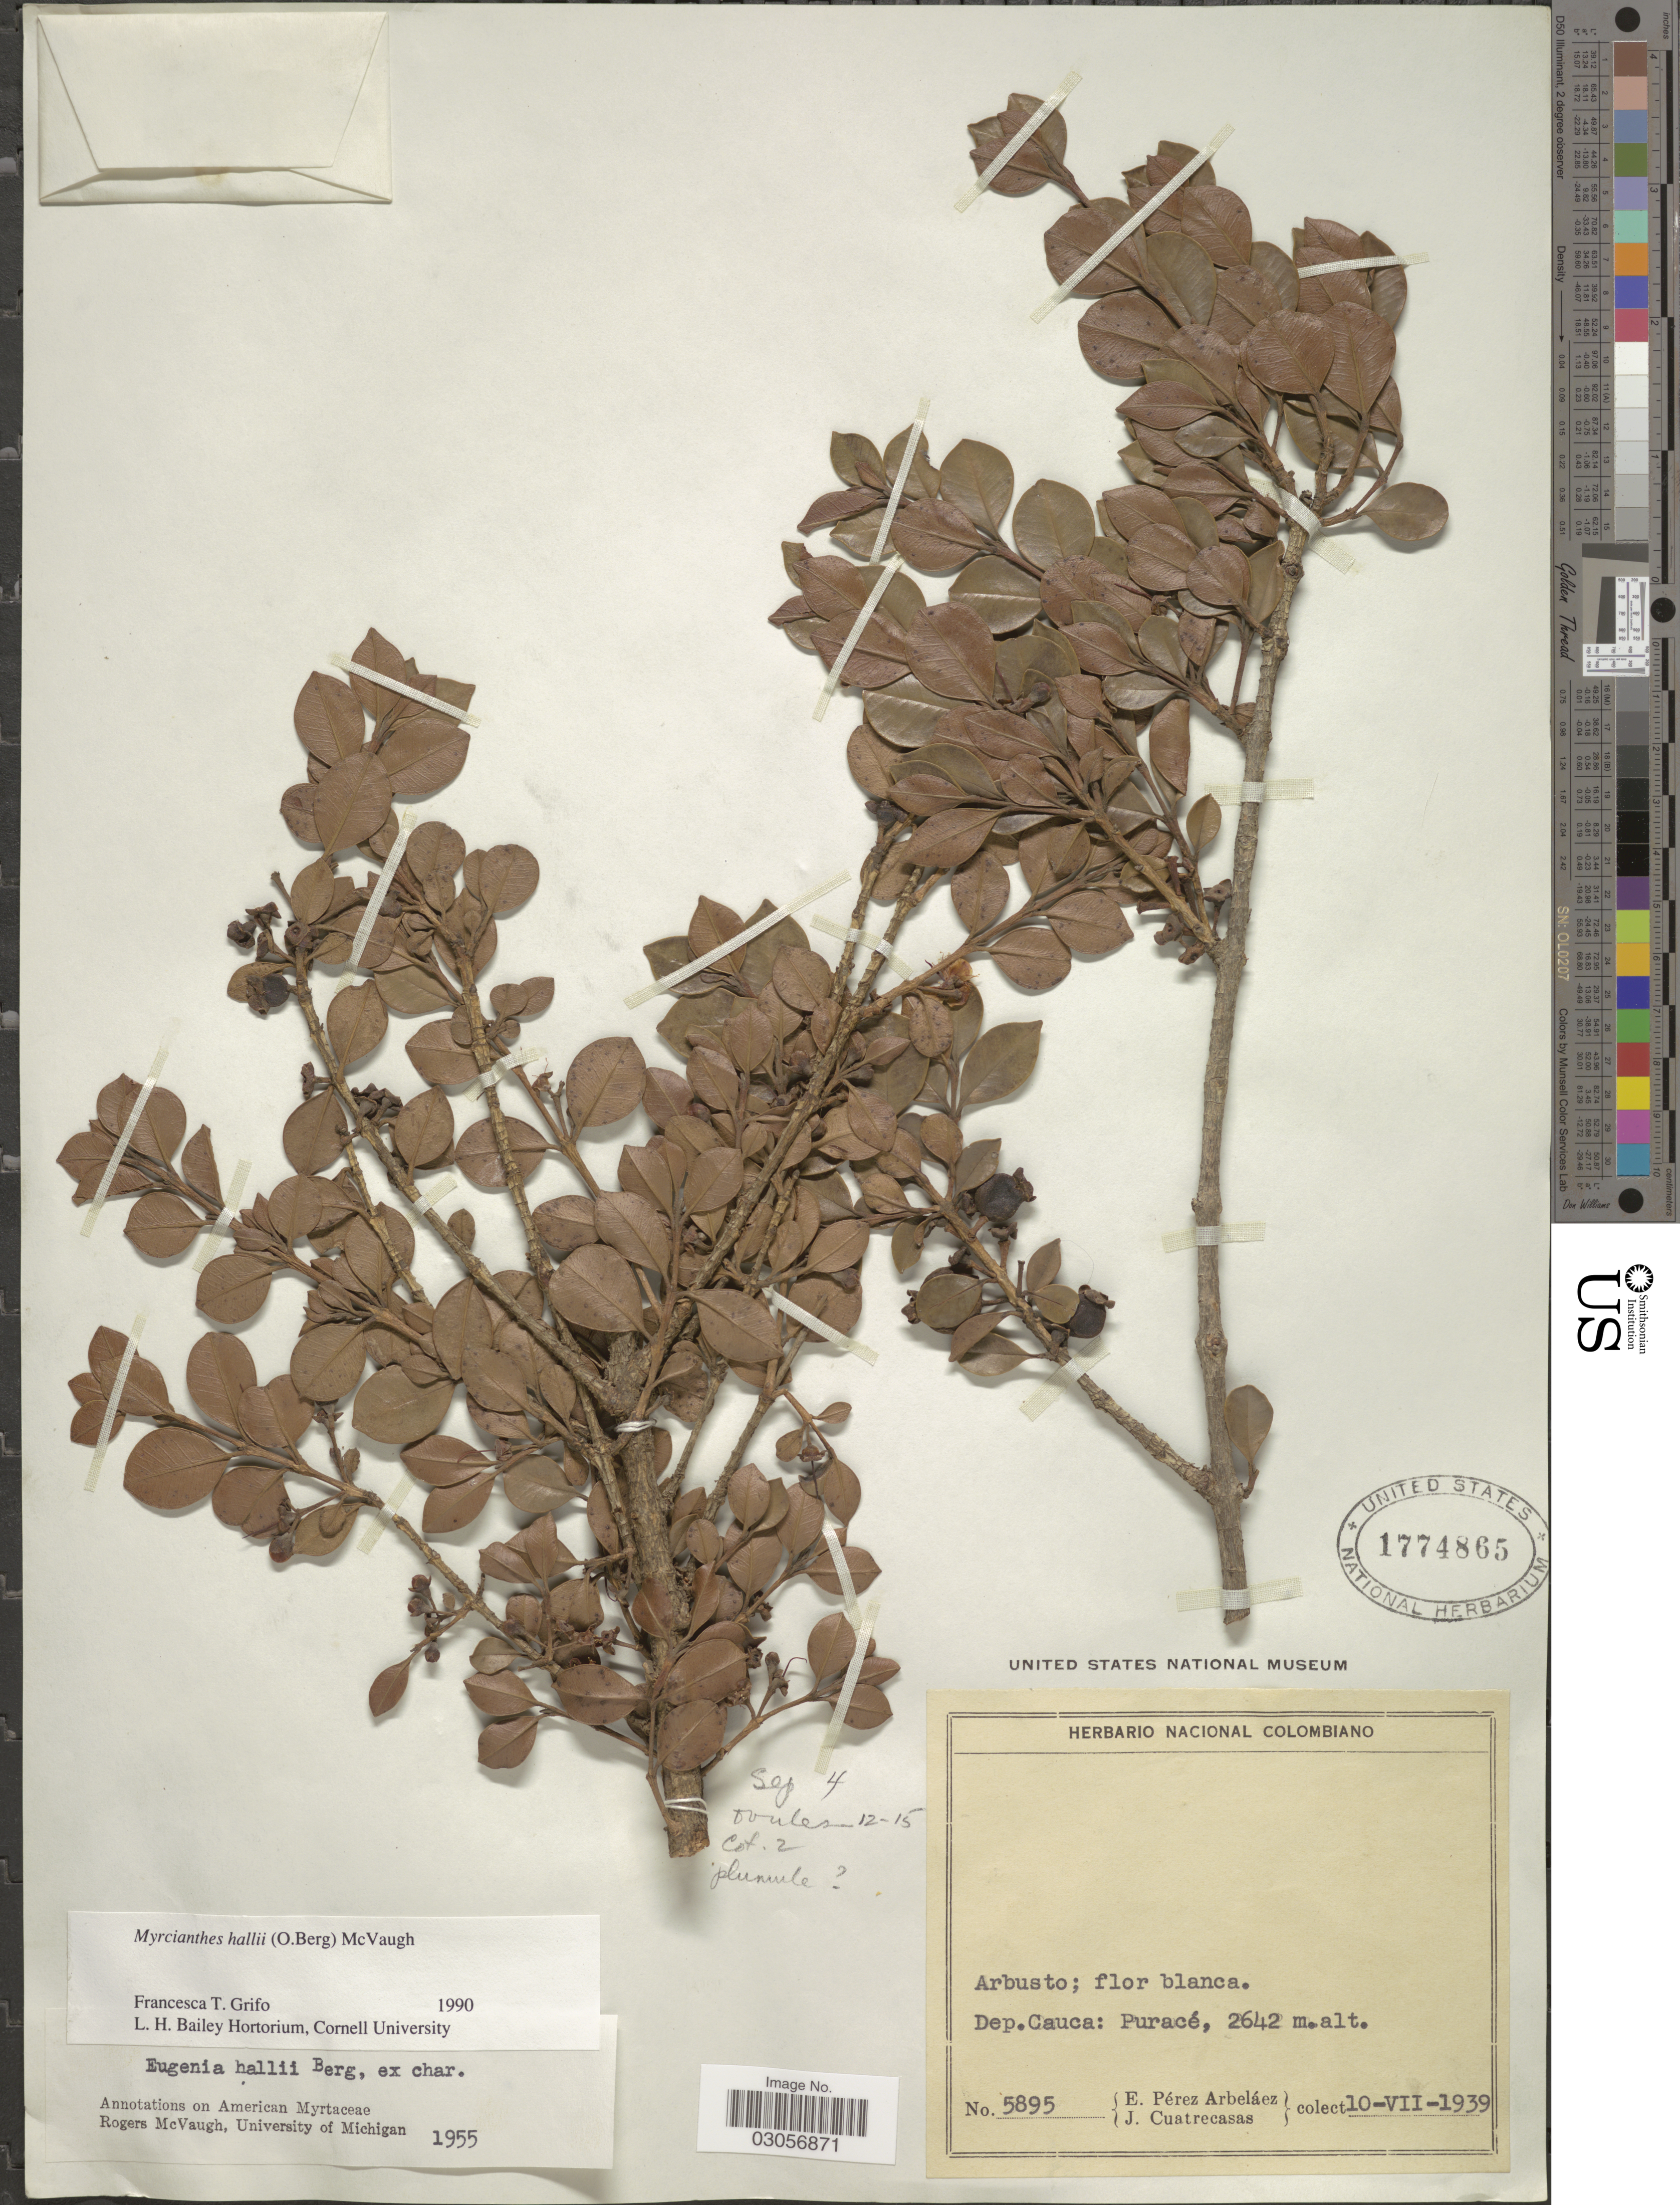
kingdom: Plantae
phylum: Tracheophyta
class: Magnoliopsida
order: Myrtales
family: Myrtaceae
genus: Myrcianthes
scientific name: Myrcianthes hallii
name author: (O. Berg) McVaugh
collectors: E. Pérez Arbeláez & J. Cuatrecasas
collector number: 5895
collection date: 1939-07-10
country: Colombia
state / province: Cauca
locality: Dep. Cauca: Puracé.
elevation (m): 2642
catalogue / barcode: US 1774865